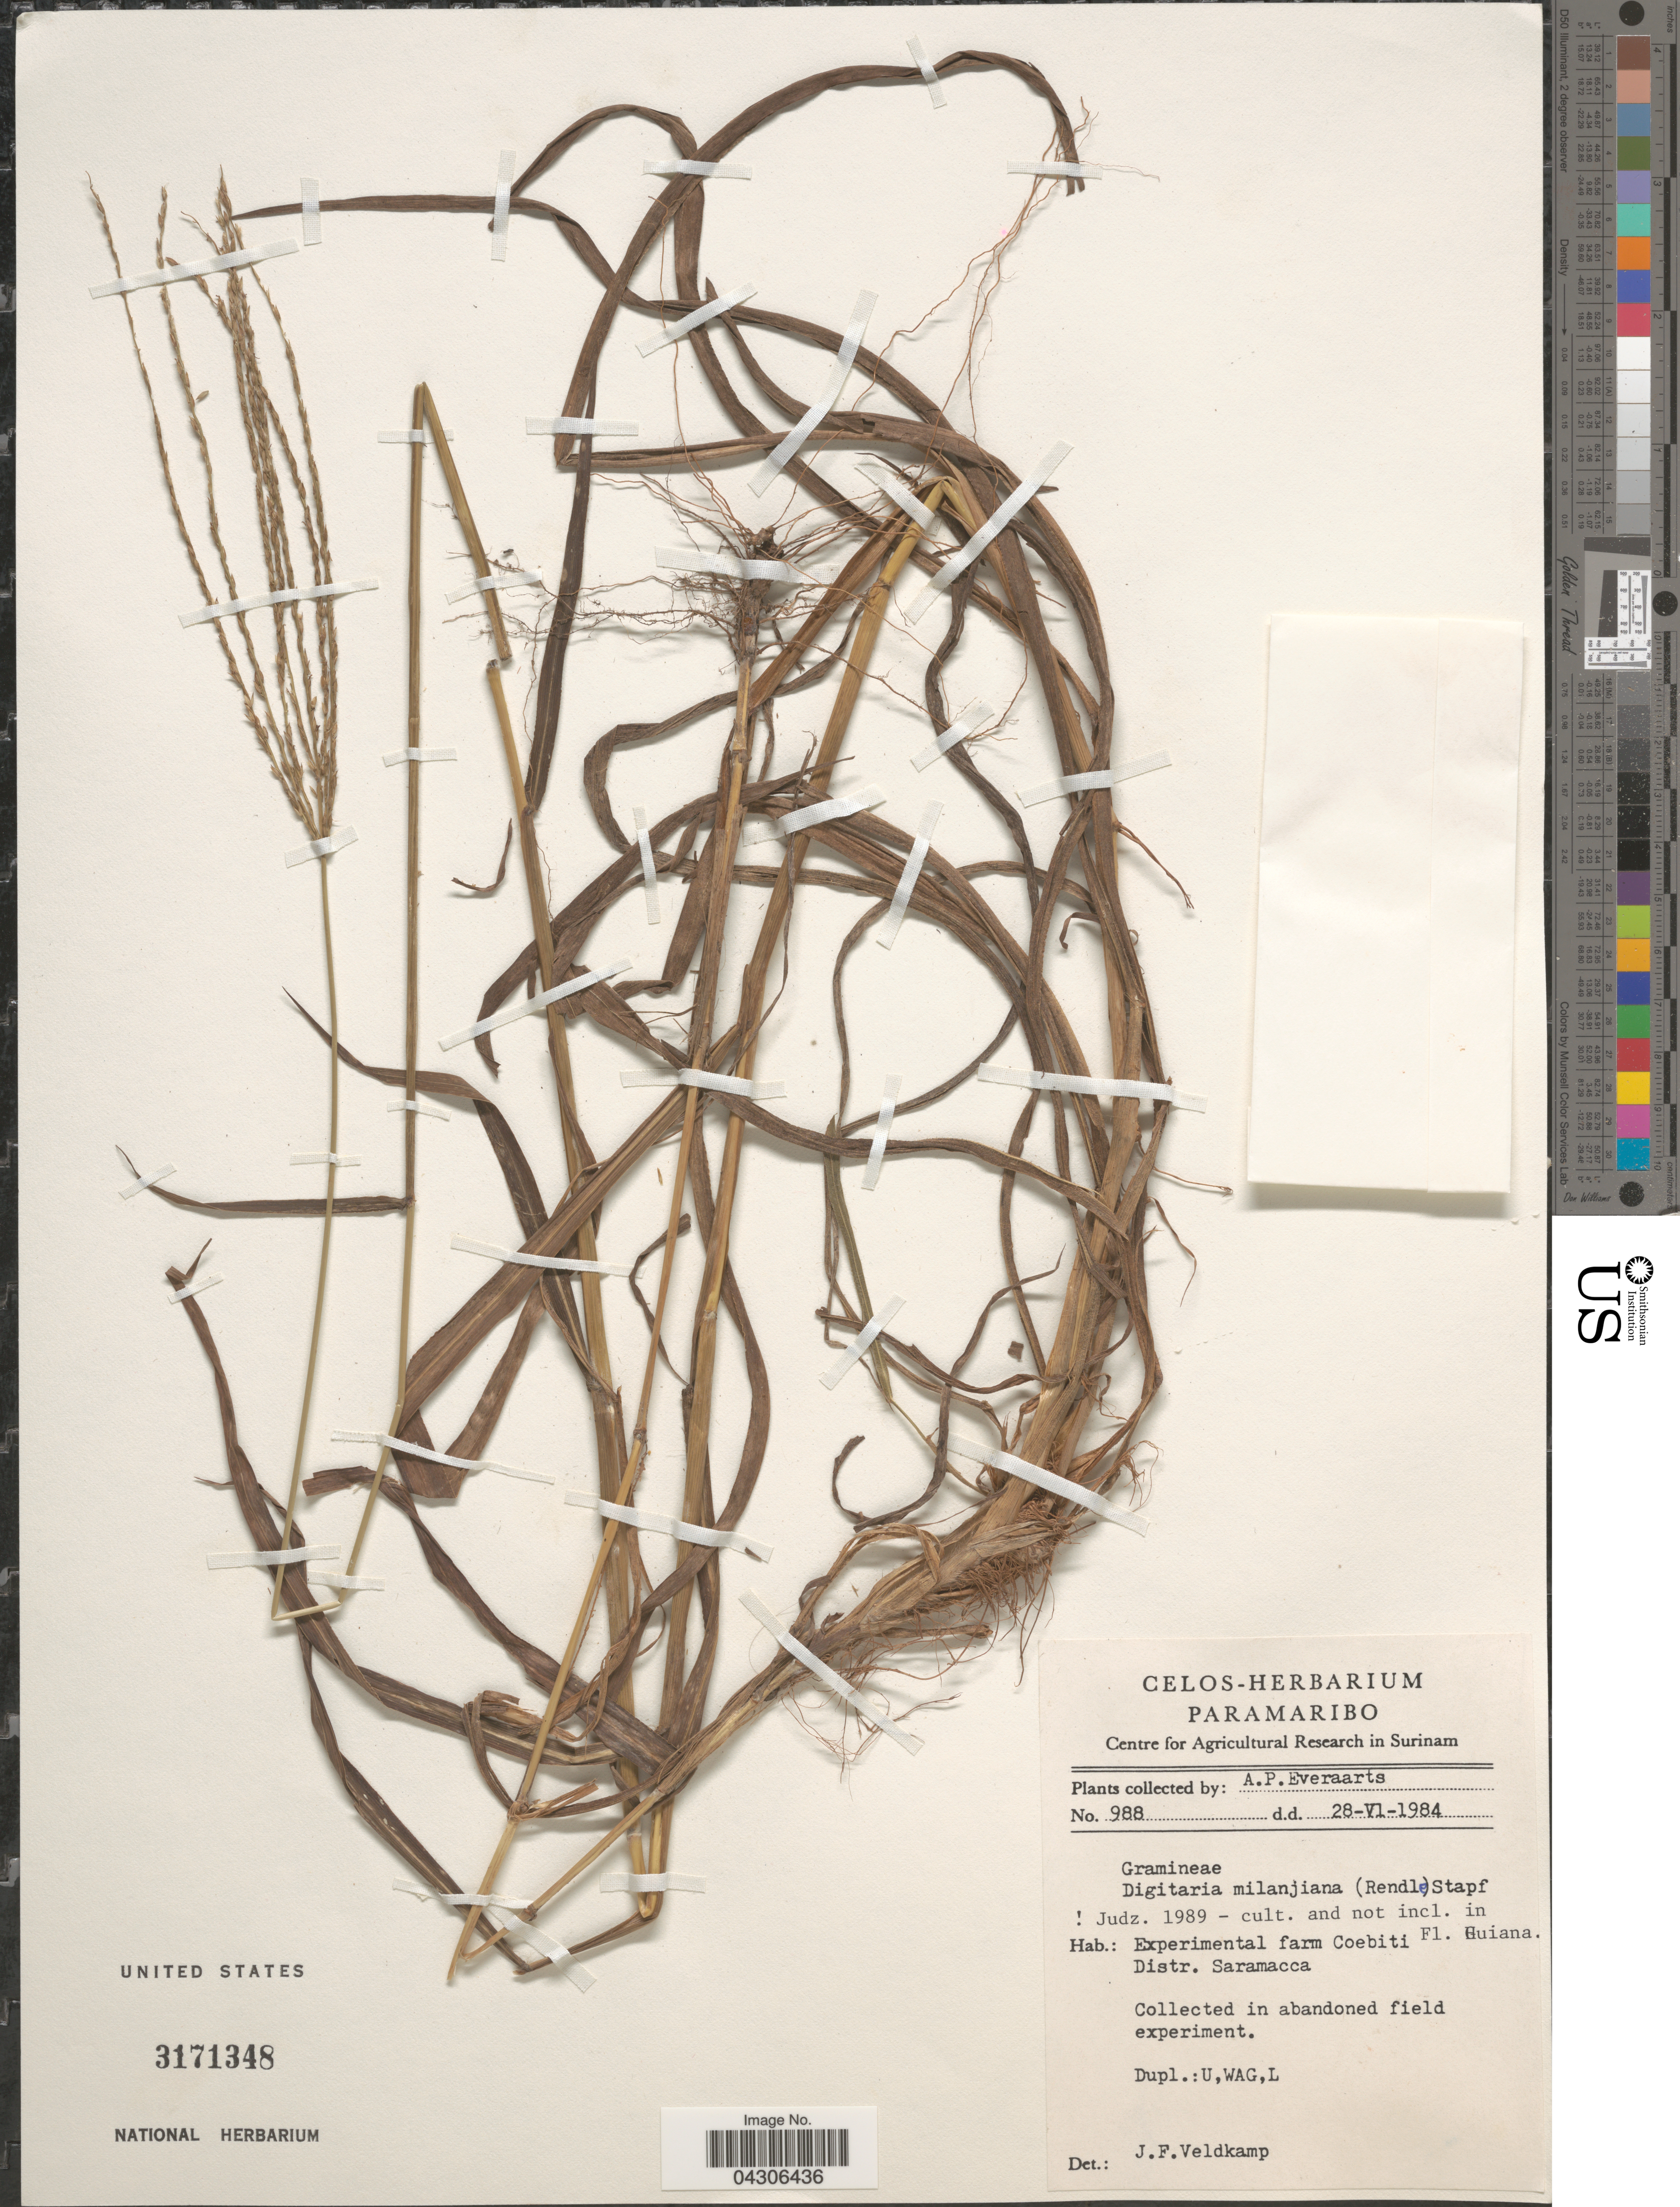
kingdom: Plantae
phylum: Tracheophyta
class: Liliopsida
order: Poales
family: Poaceae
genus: Digitaria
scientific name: Digitaria milanjiana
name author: (Rendle) Stapf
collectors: A. Everaarts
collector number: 988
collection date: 1984-06-28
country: Suriname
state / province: Saramacca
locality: Experimental farm Coebiti. Distr. Saramacca.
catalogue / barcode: US 3171348